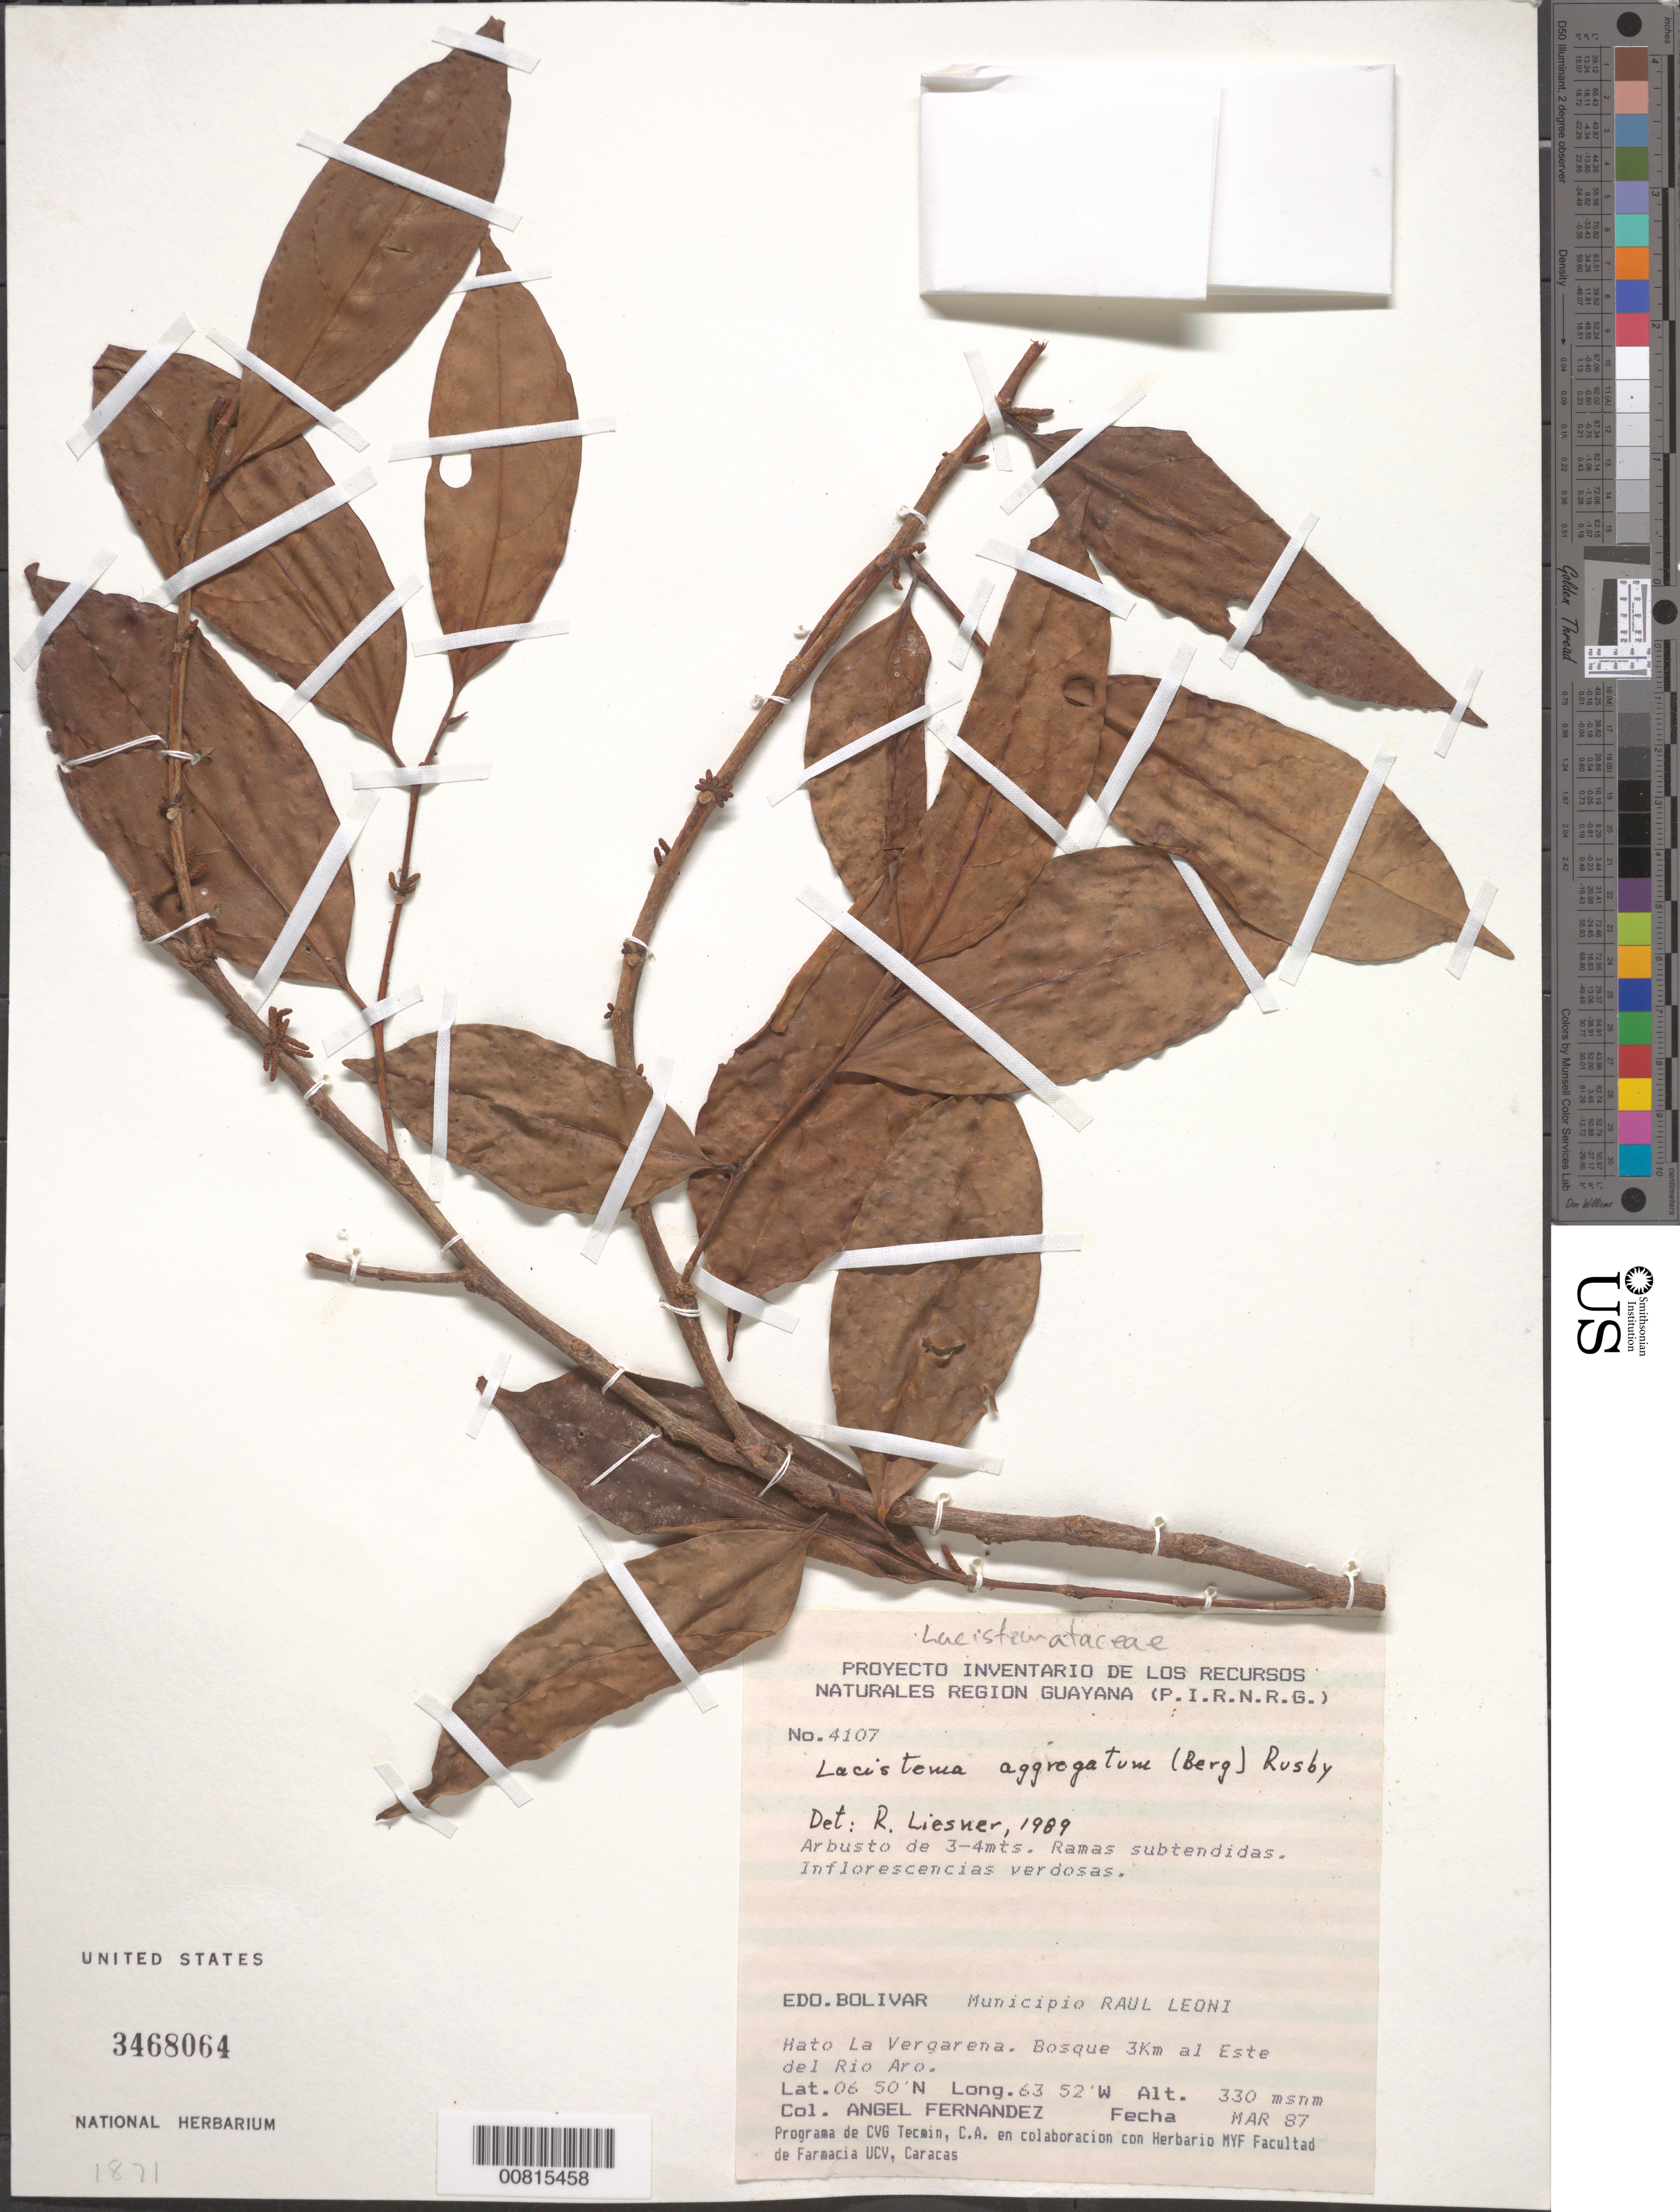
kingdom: Plantae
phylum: Tracheophyta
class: Magnoliopsida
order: Malpighiales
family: Lacistemataceae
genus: Lacistema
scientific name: Lacistema aggregatum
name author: (P.J. Bergius) Rusby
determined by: Liesner, R. L.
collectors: A. Fernández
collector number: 4107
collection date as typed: Mar-87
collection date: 1987-03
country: Venezuela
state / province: Bolívar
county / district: Angostura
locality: Mun. Raúl Leoni [=Angostura], Hato La Veragarena, 3 km al este del Río Aro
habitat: Forest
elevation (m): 330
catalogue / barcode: US 3468064